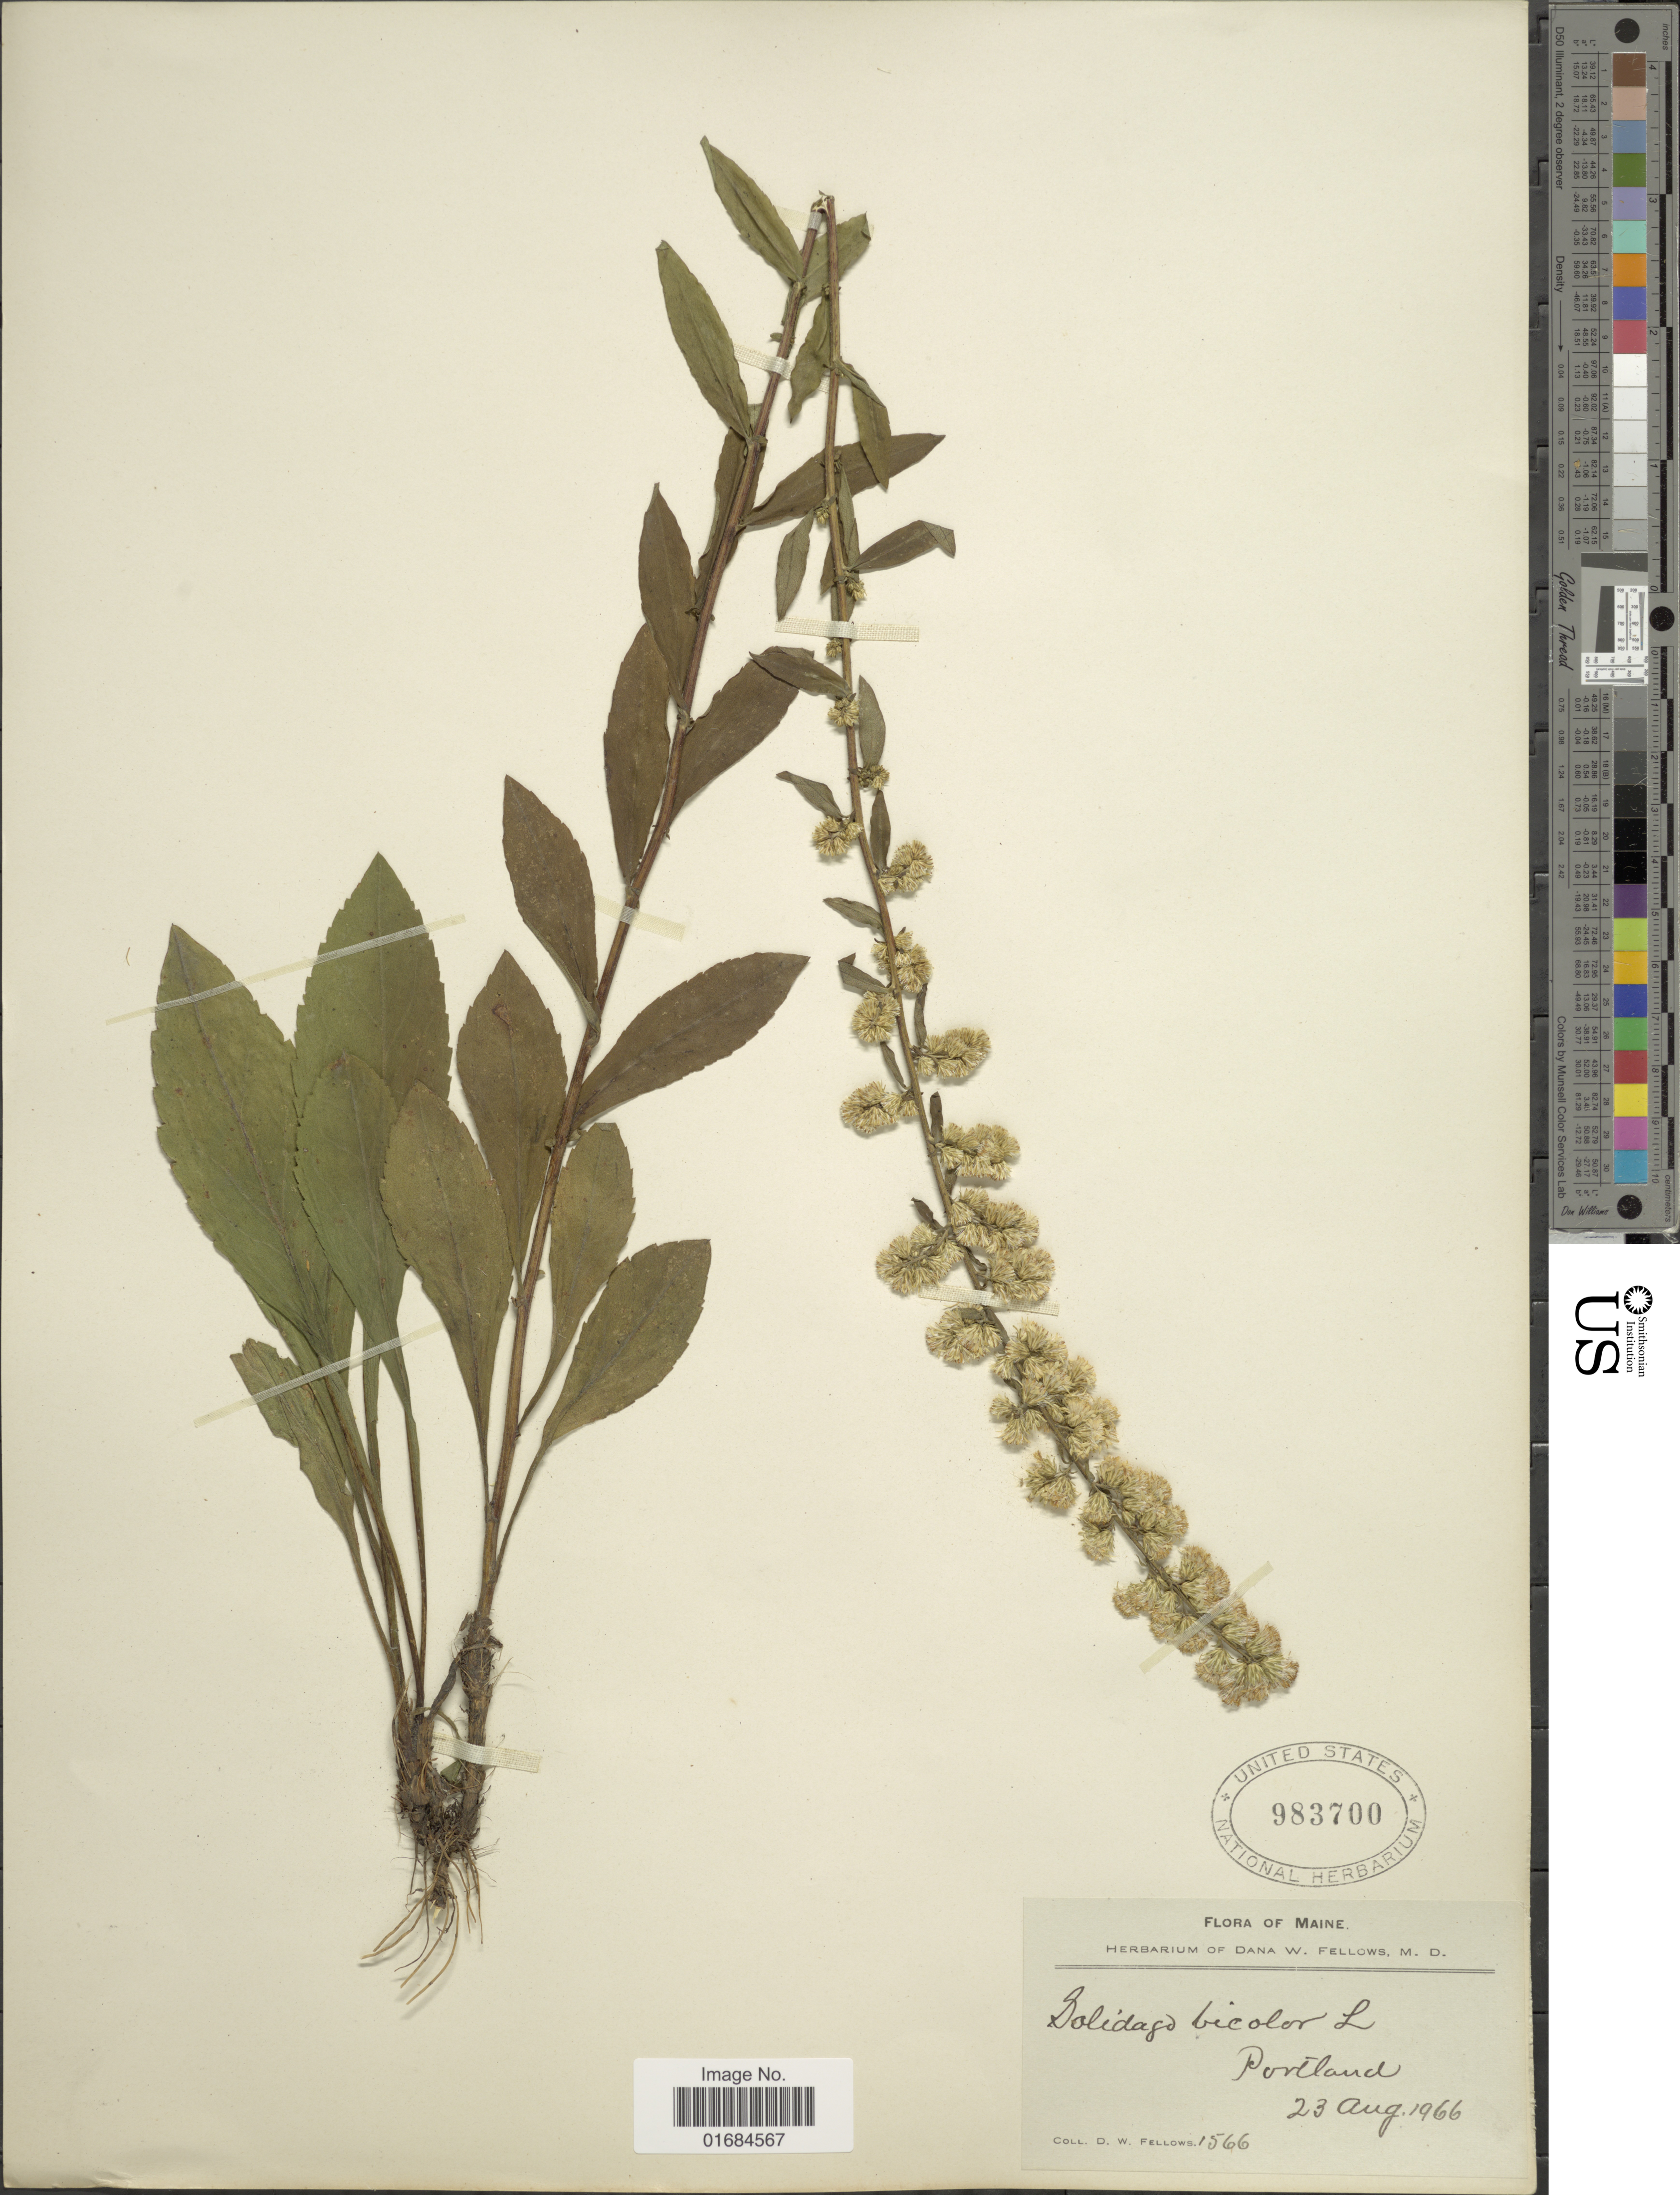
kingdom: Plantae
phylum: Tracheophyta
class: Magnoliopsida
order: Asterales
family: Asteraceae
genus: Solidago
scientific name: Solidago bicolor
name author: L.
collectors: D. W. Fellows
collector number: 1566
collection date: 1966-08-23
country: United States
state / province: Maine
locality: Portland.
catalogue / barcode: US 983700